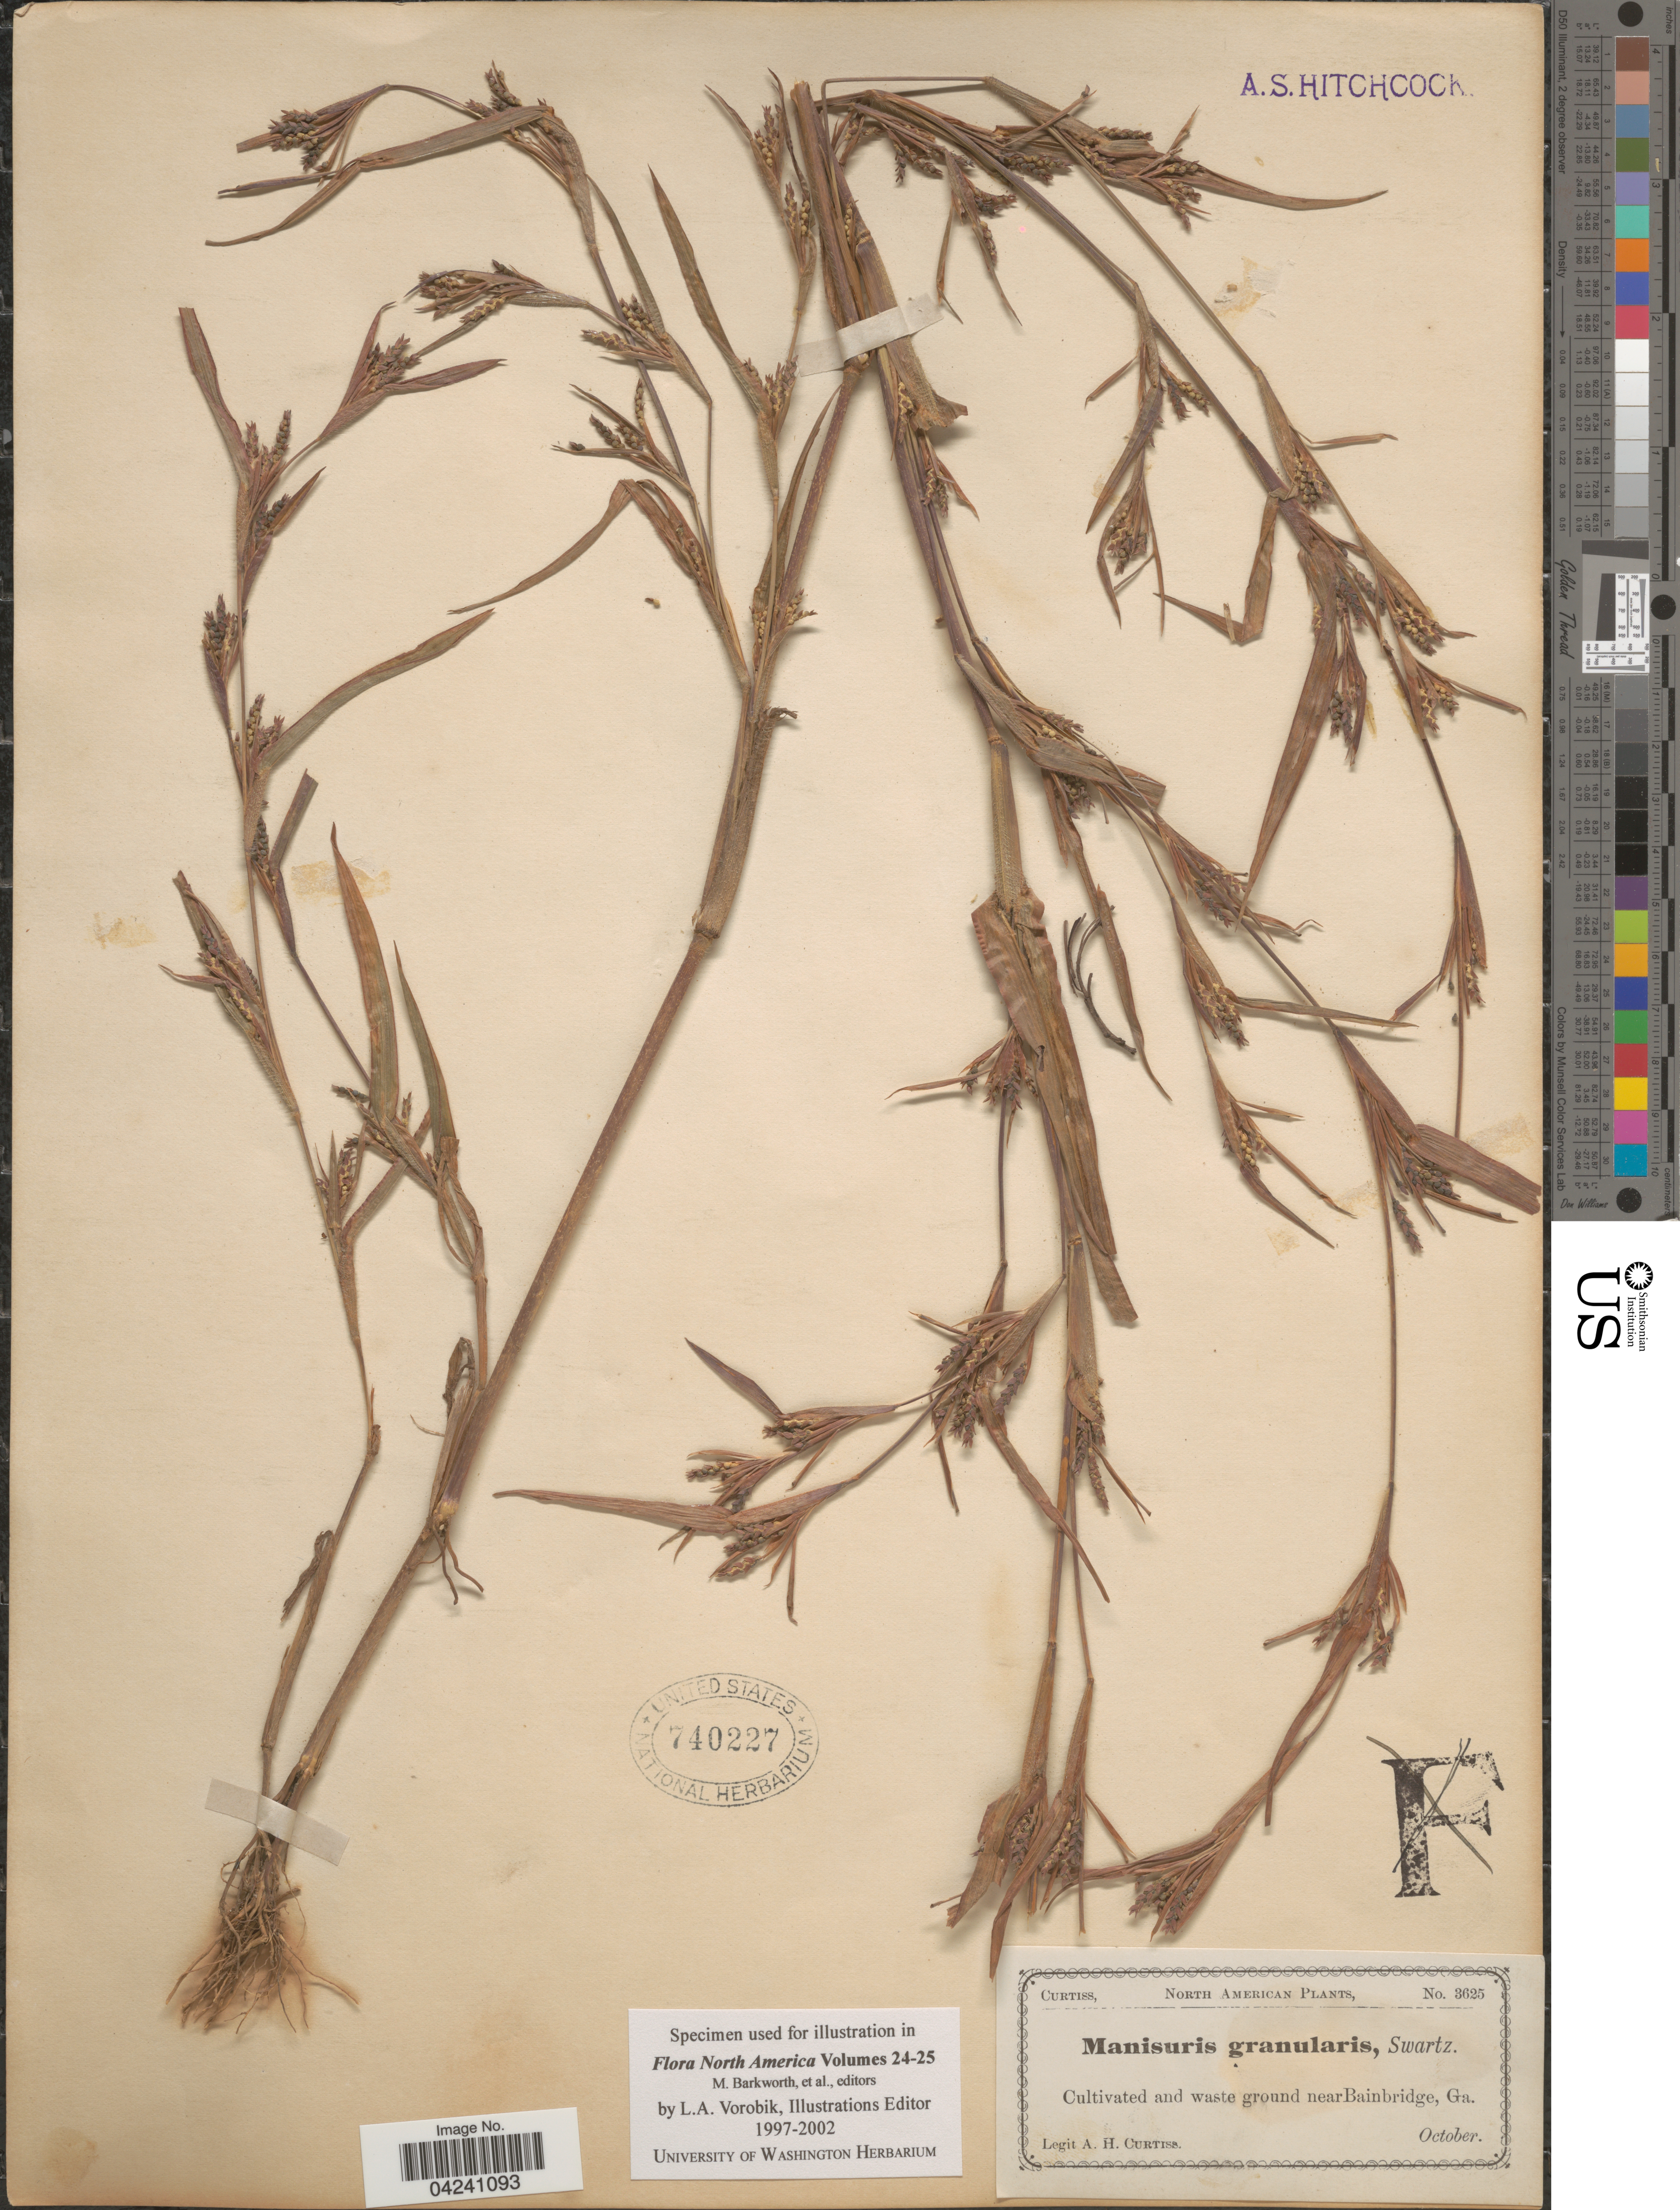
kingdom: Plantae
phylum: Tracheophyta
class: Liliopsida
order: Poales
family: Poaceae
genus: Hackelochloa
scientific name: Hackelochloa granularis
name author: (L.) Kuntze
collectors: A. H. Curtiss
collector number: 3625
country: United States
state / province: Georgia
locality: Cultivated and waste ground near Bainbridge.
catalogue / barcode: US 740227